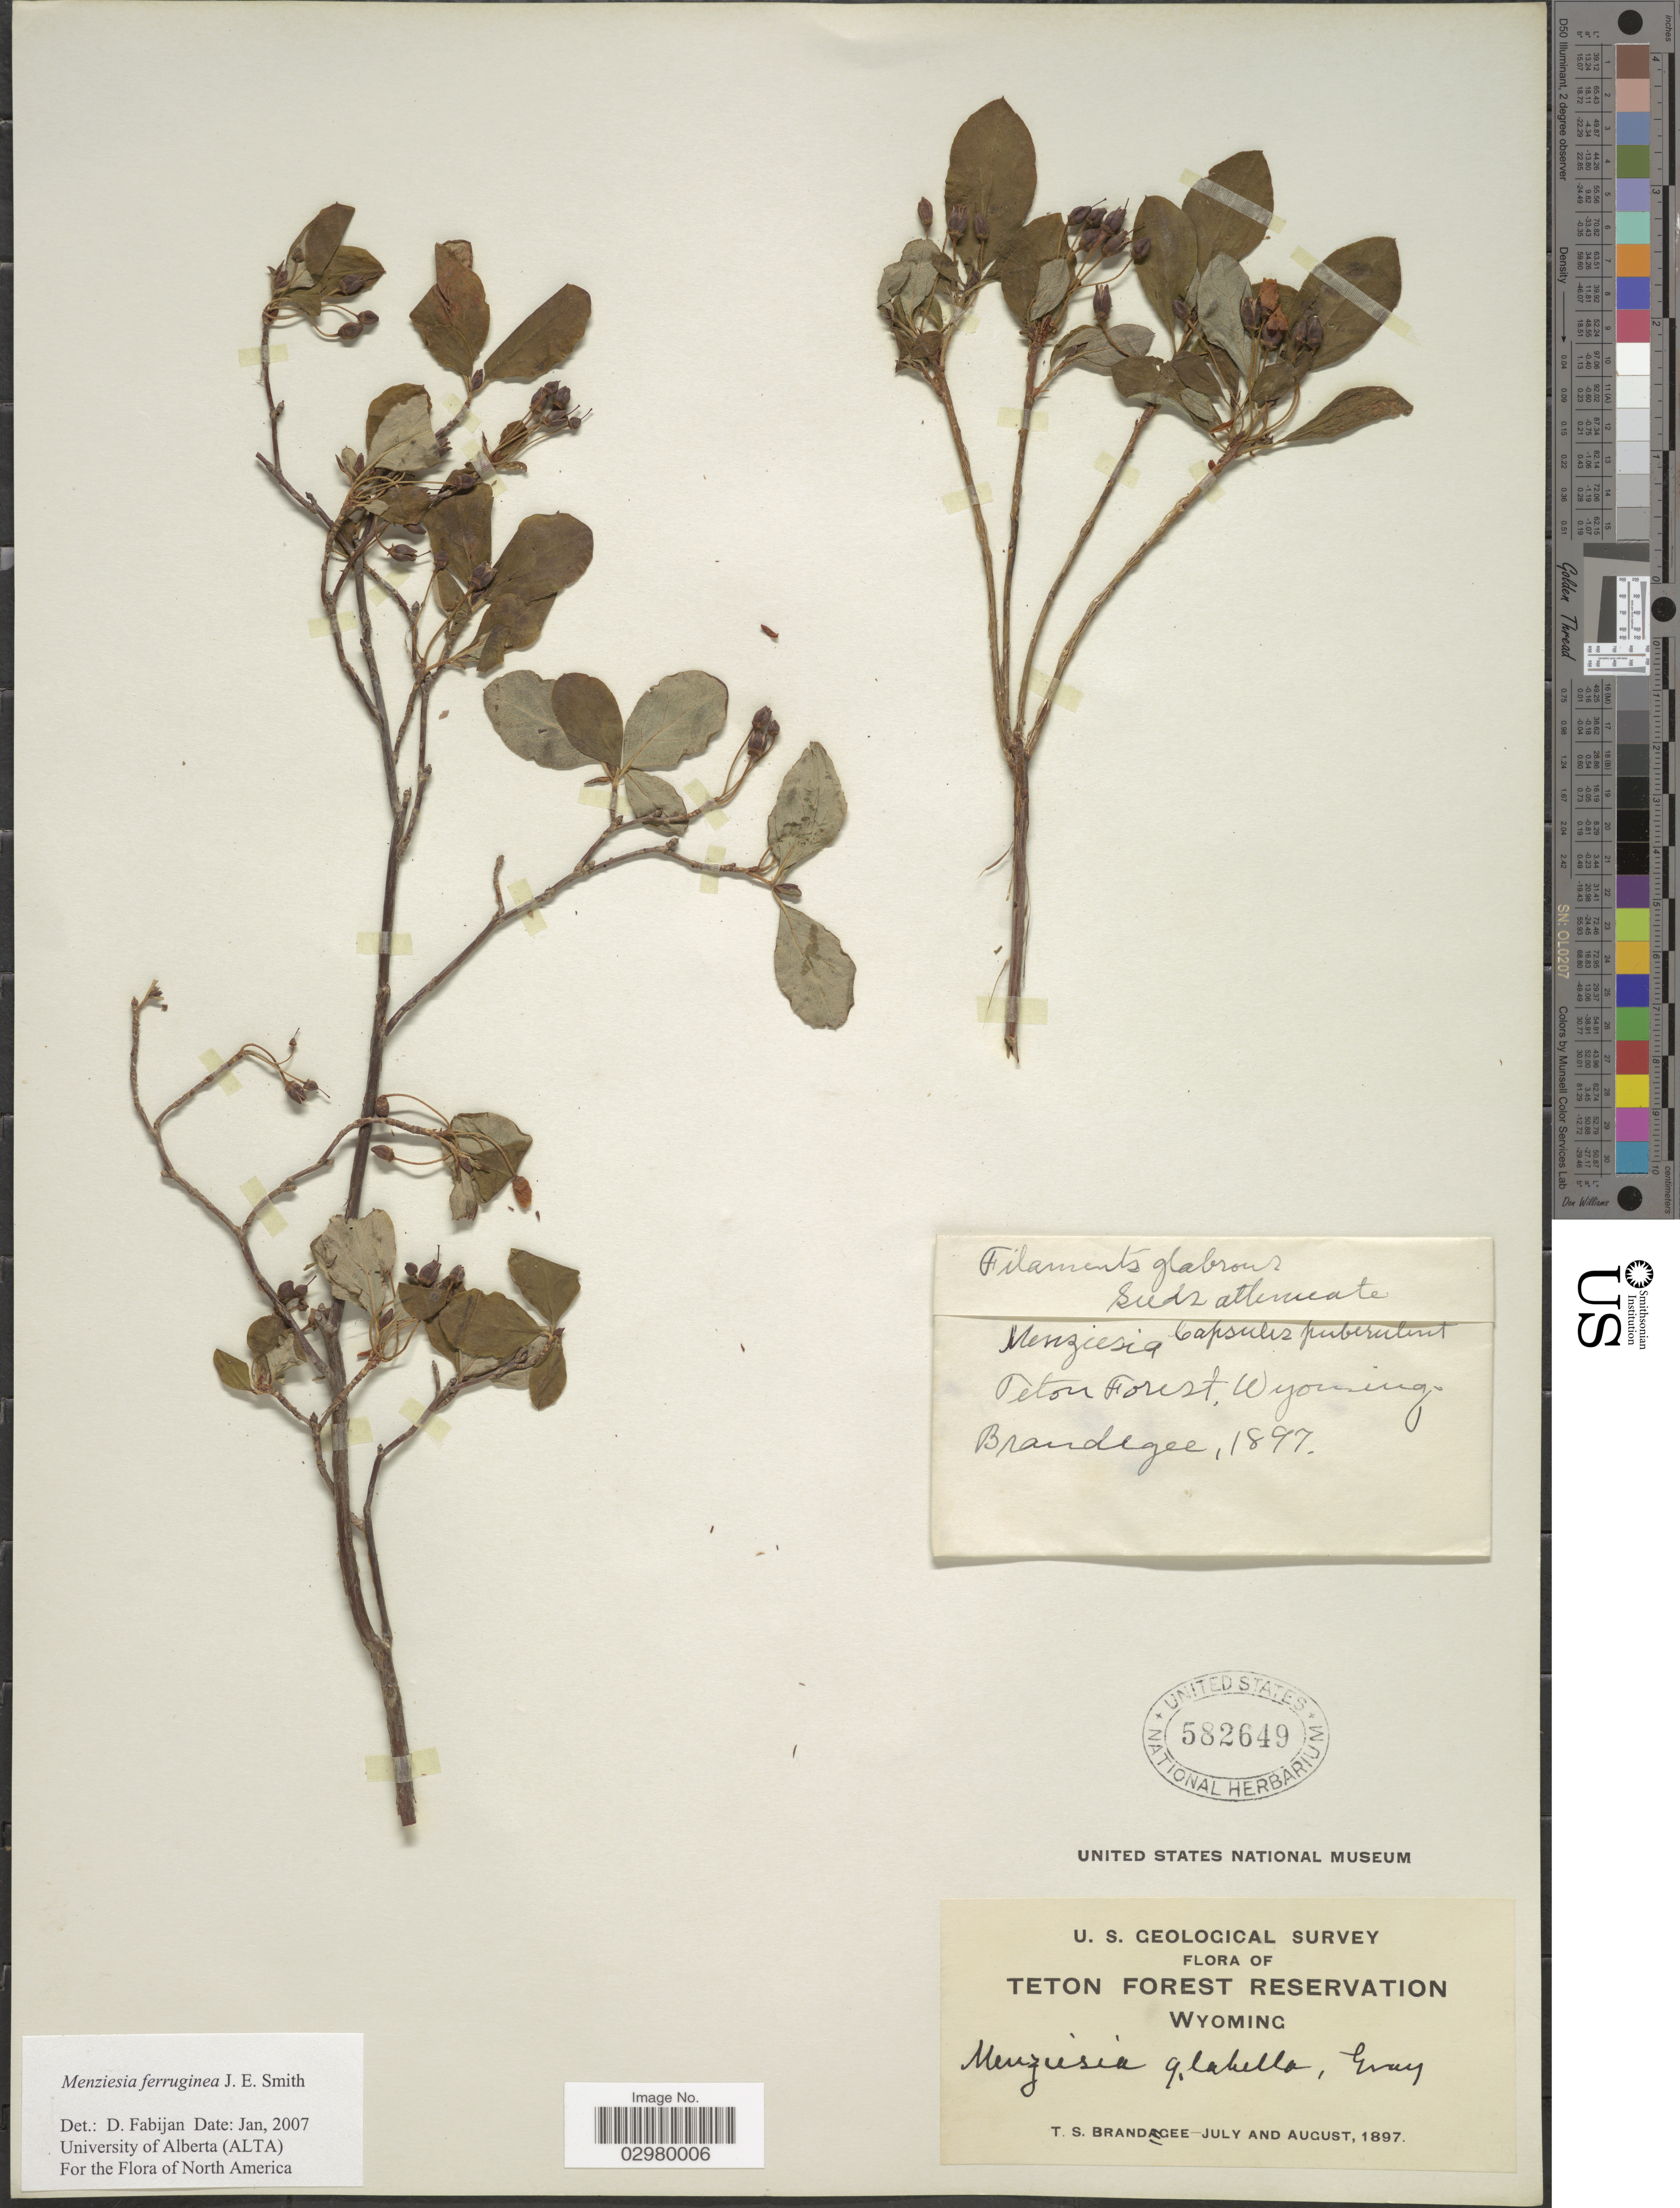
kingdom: Plantae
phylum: Tracheophyta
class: Magnoliopsida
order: Ericales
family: Ericaceae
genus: Menziesia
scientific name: Menziesia ferruginea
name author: Sm.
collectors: T. S. Brandegee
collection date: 1897-07/1897-08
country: United States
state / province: Wyoming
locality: Teton Forest Reservation.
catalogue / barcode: US 582649